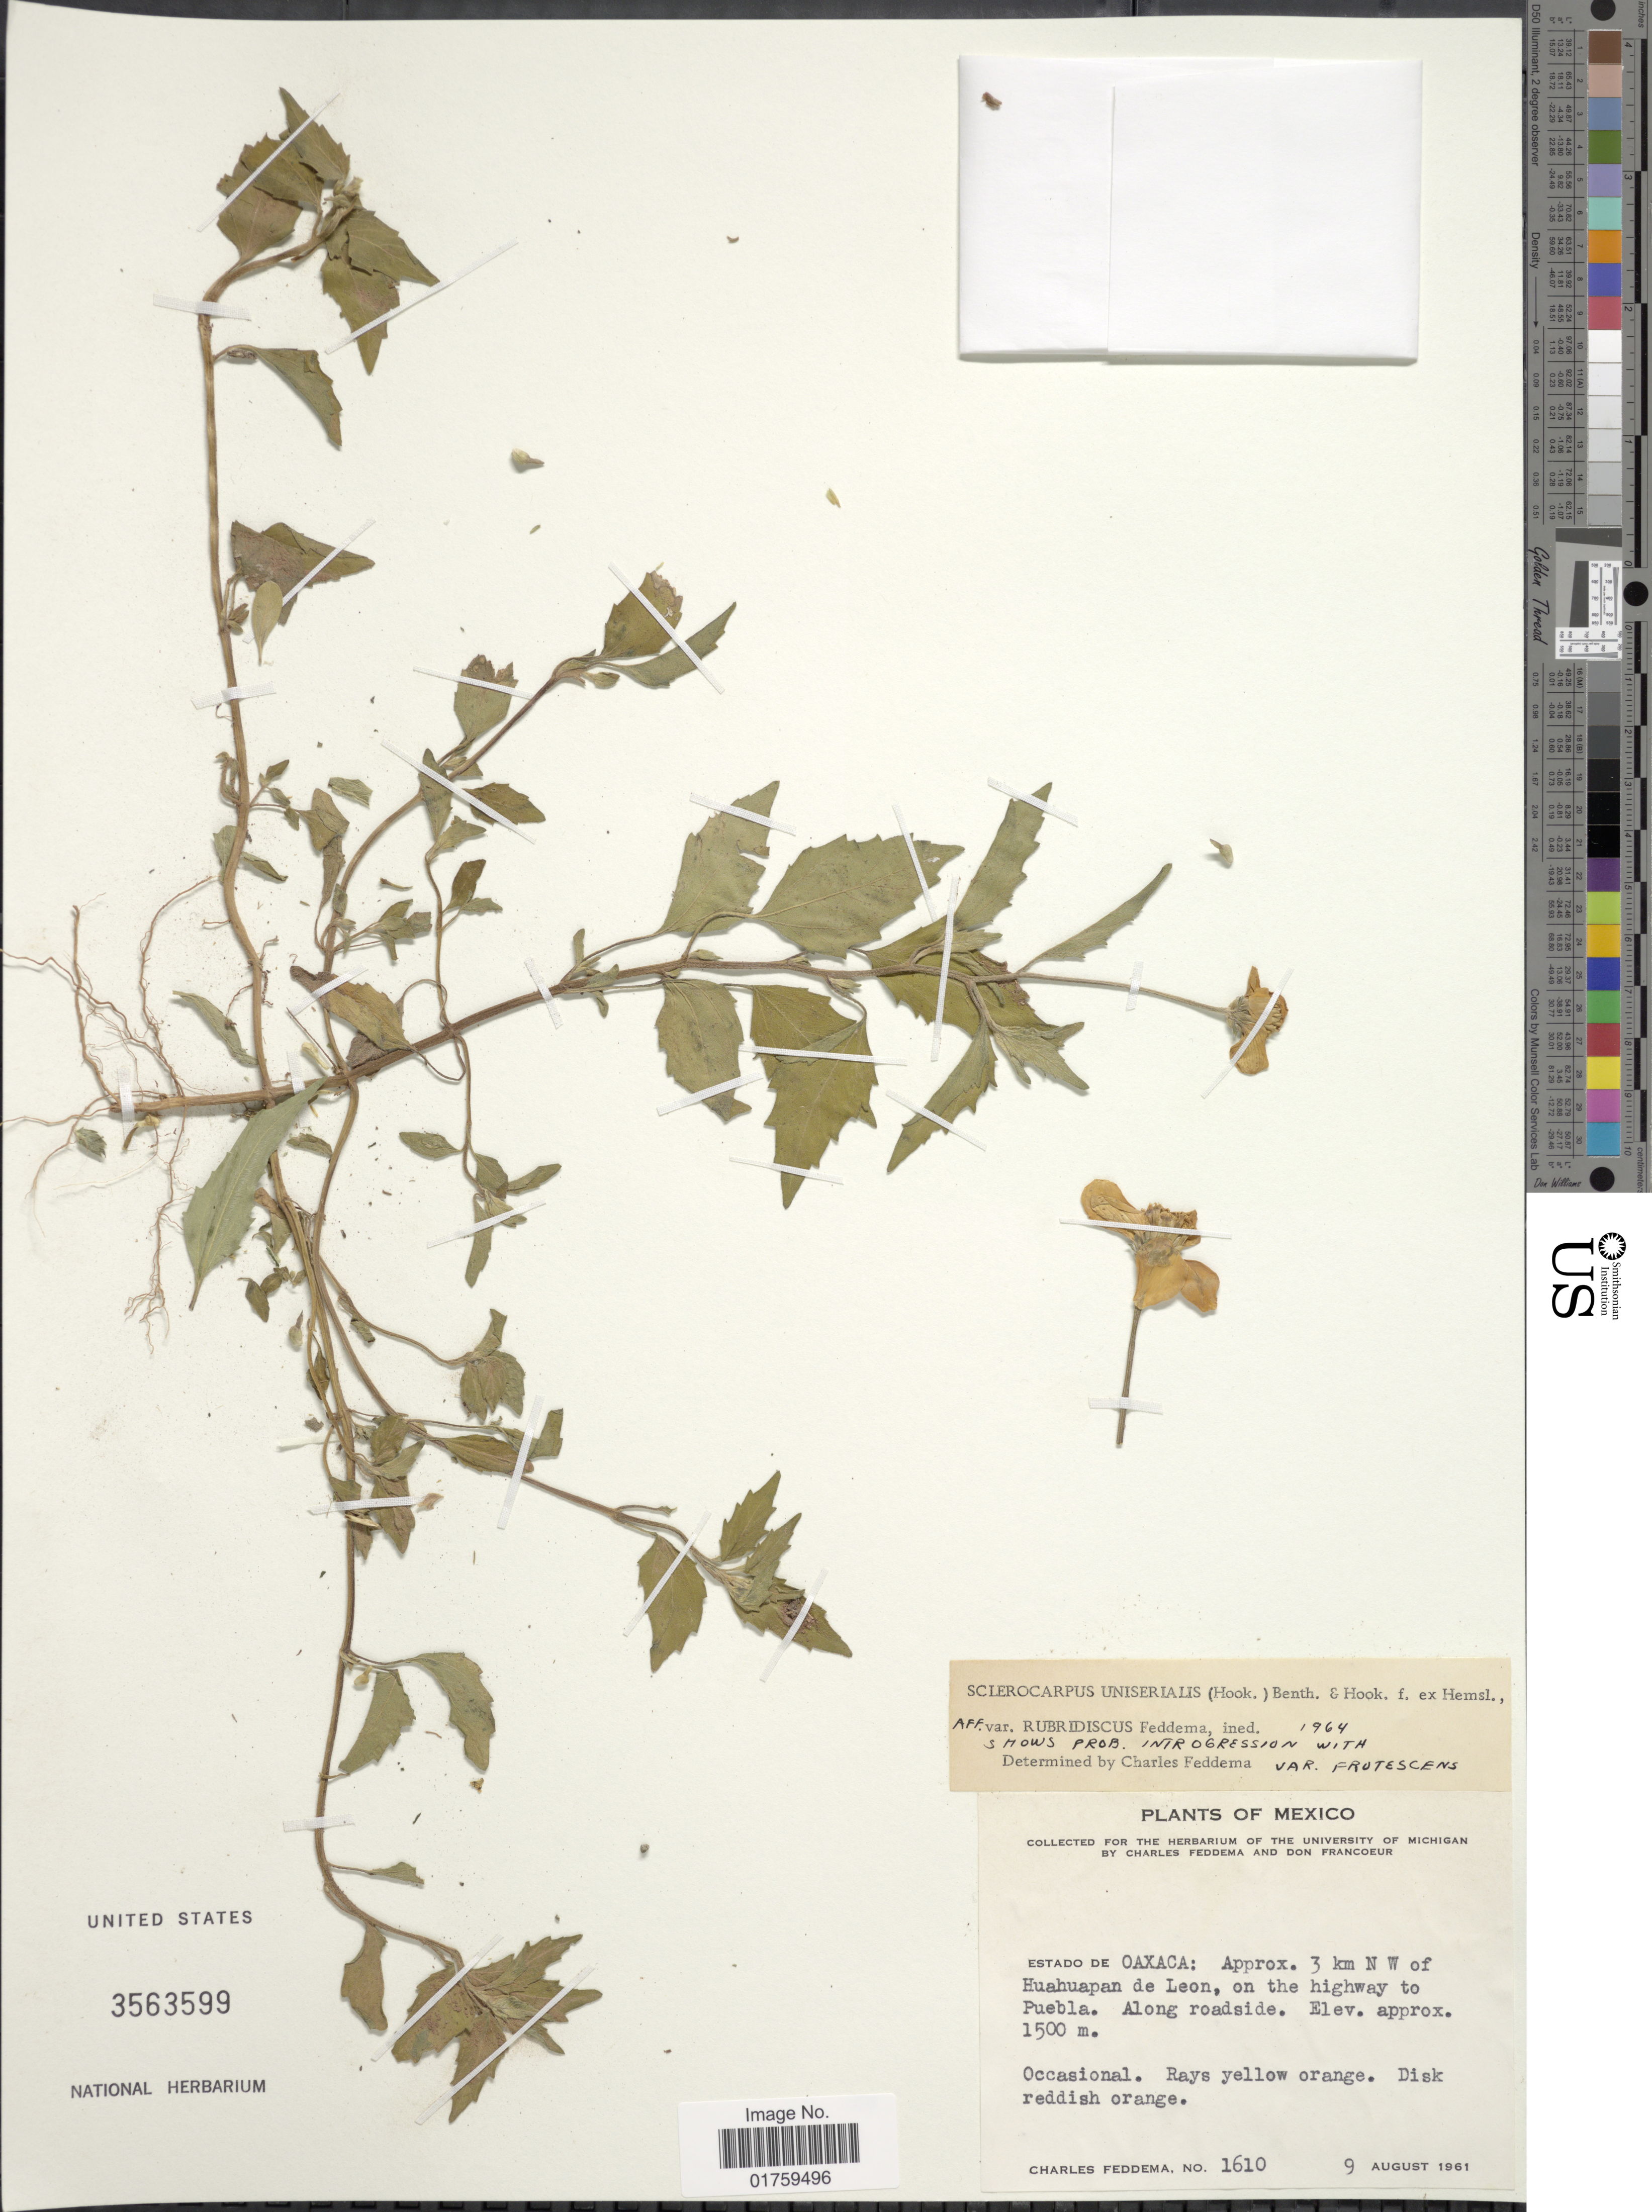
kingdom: Plantae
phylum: Tracheophyta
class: Magnoliopsida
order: Asterales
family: Asteraceae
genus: Sclerocarpus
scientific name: Sclerocarpus uniserialis var. frutescens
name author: (Brandegee) Feddema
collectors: C. Feddema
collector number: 1610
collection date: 1961-08-09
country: Mexico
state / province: Oaxaca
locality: Estado de Oaxaca: Approx. 3 km N W of Huahuapan de Leon, on the highway to Puebla.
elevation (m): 1500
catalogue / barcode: US 3563599